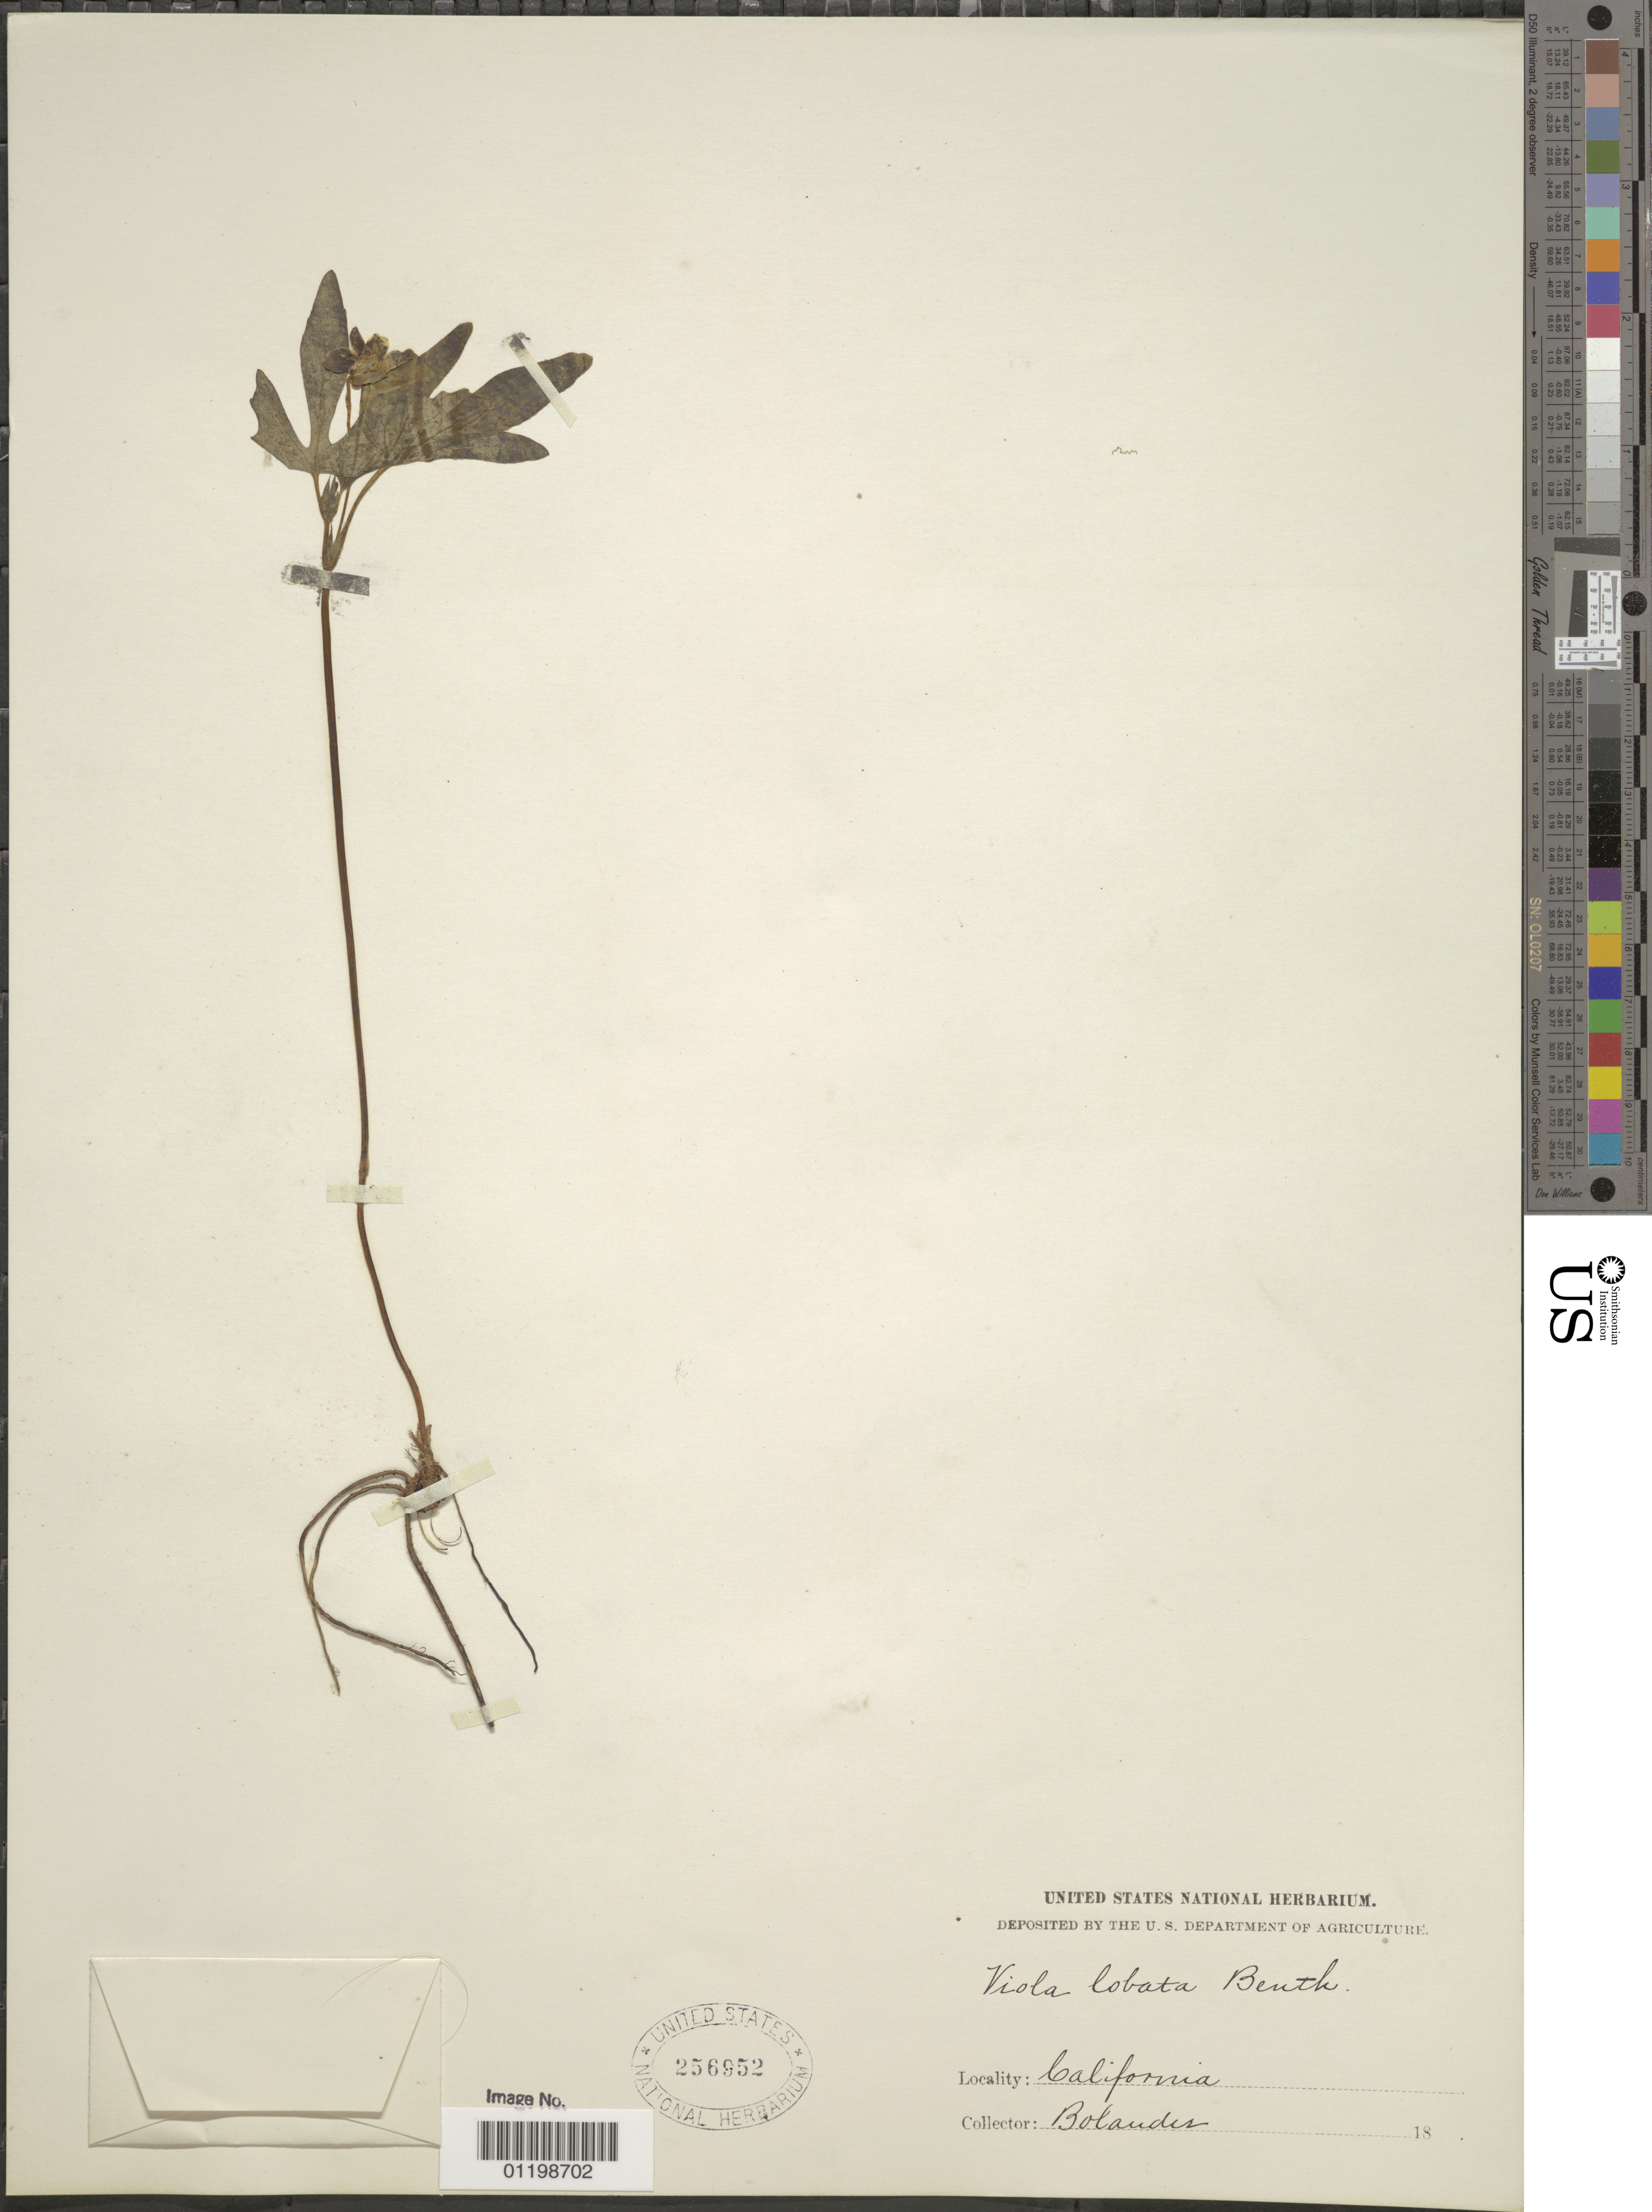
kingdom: Plantae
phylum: Tracheophyta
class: Magnoliopsida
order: Malpighiales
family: Violaceae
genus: Viola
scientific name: Viola lobata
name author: Benth.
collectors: H. Bolander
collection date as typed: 18--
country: United States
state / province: California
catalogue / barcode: US 256952